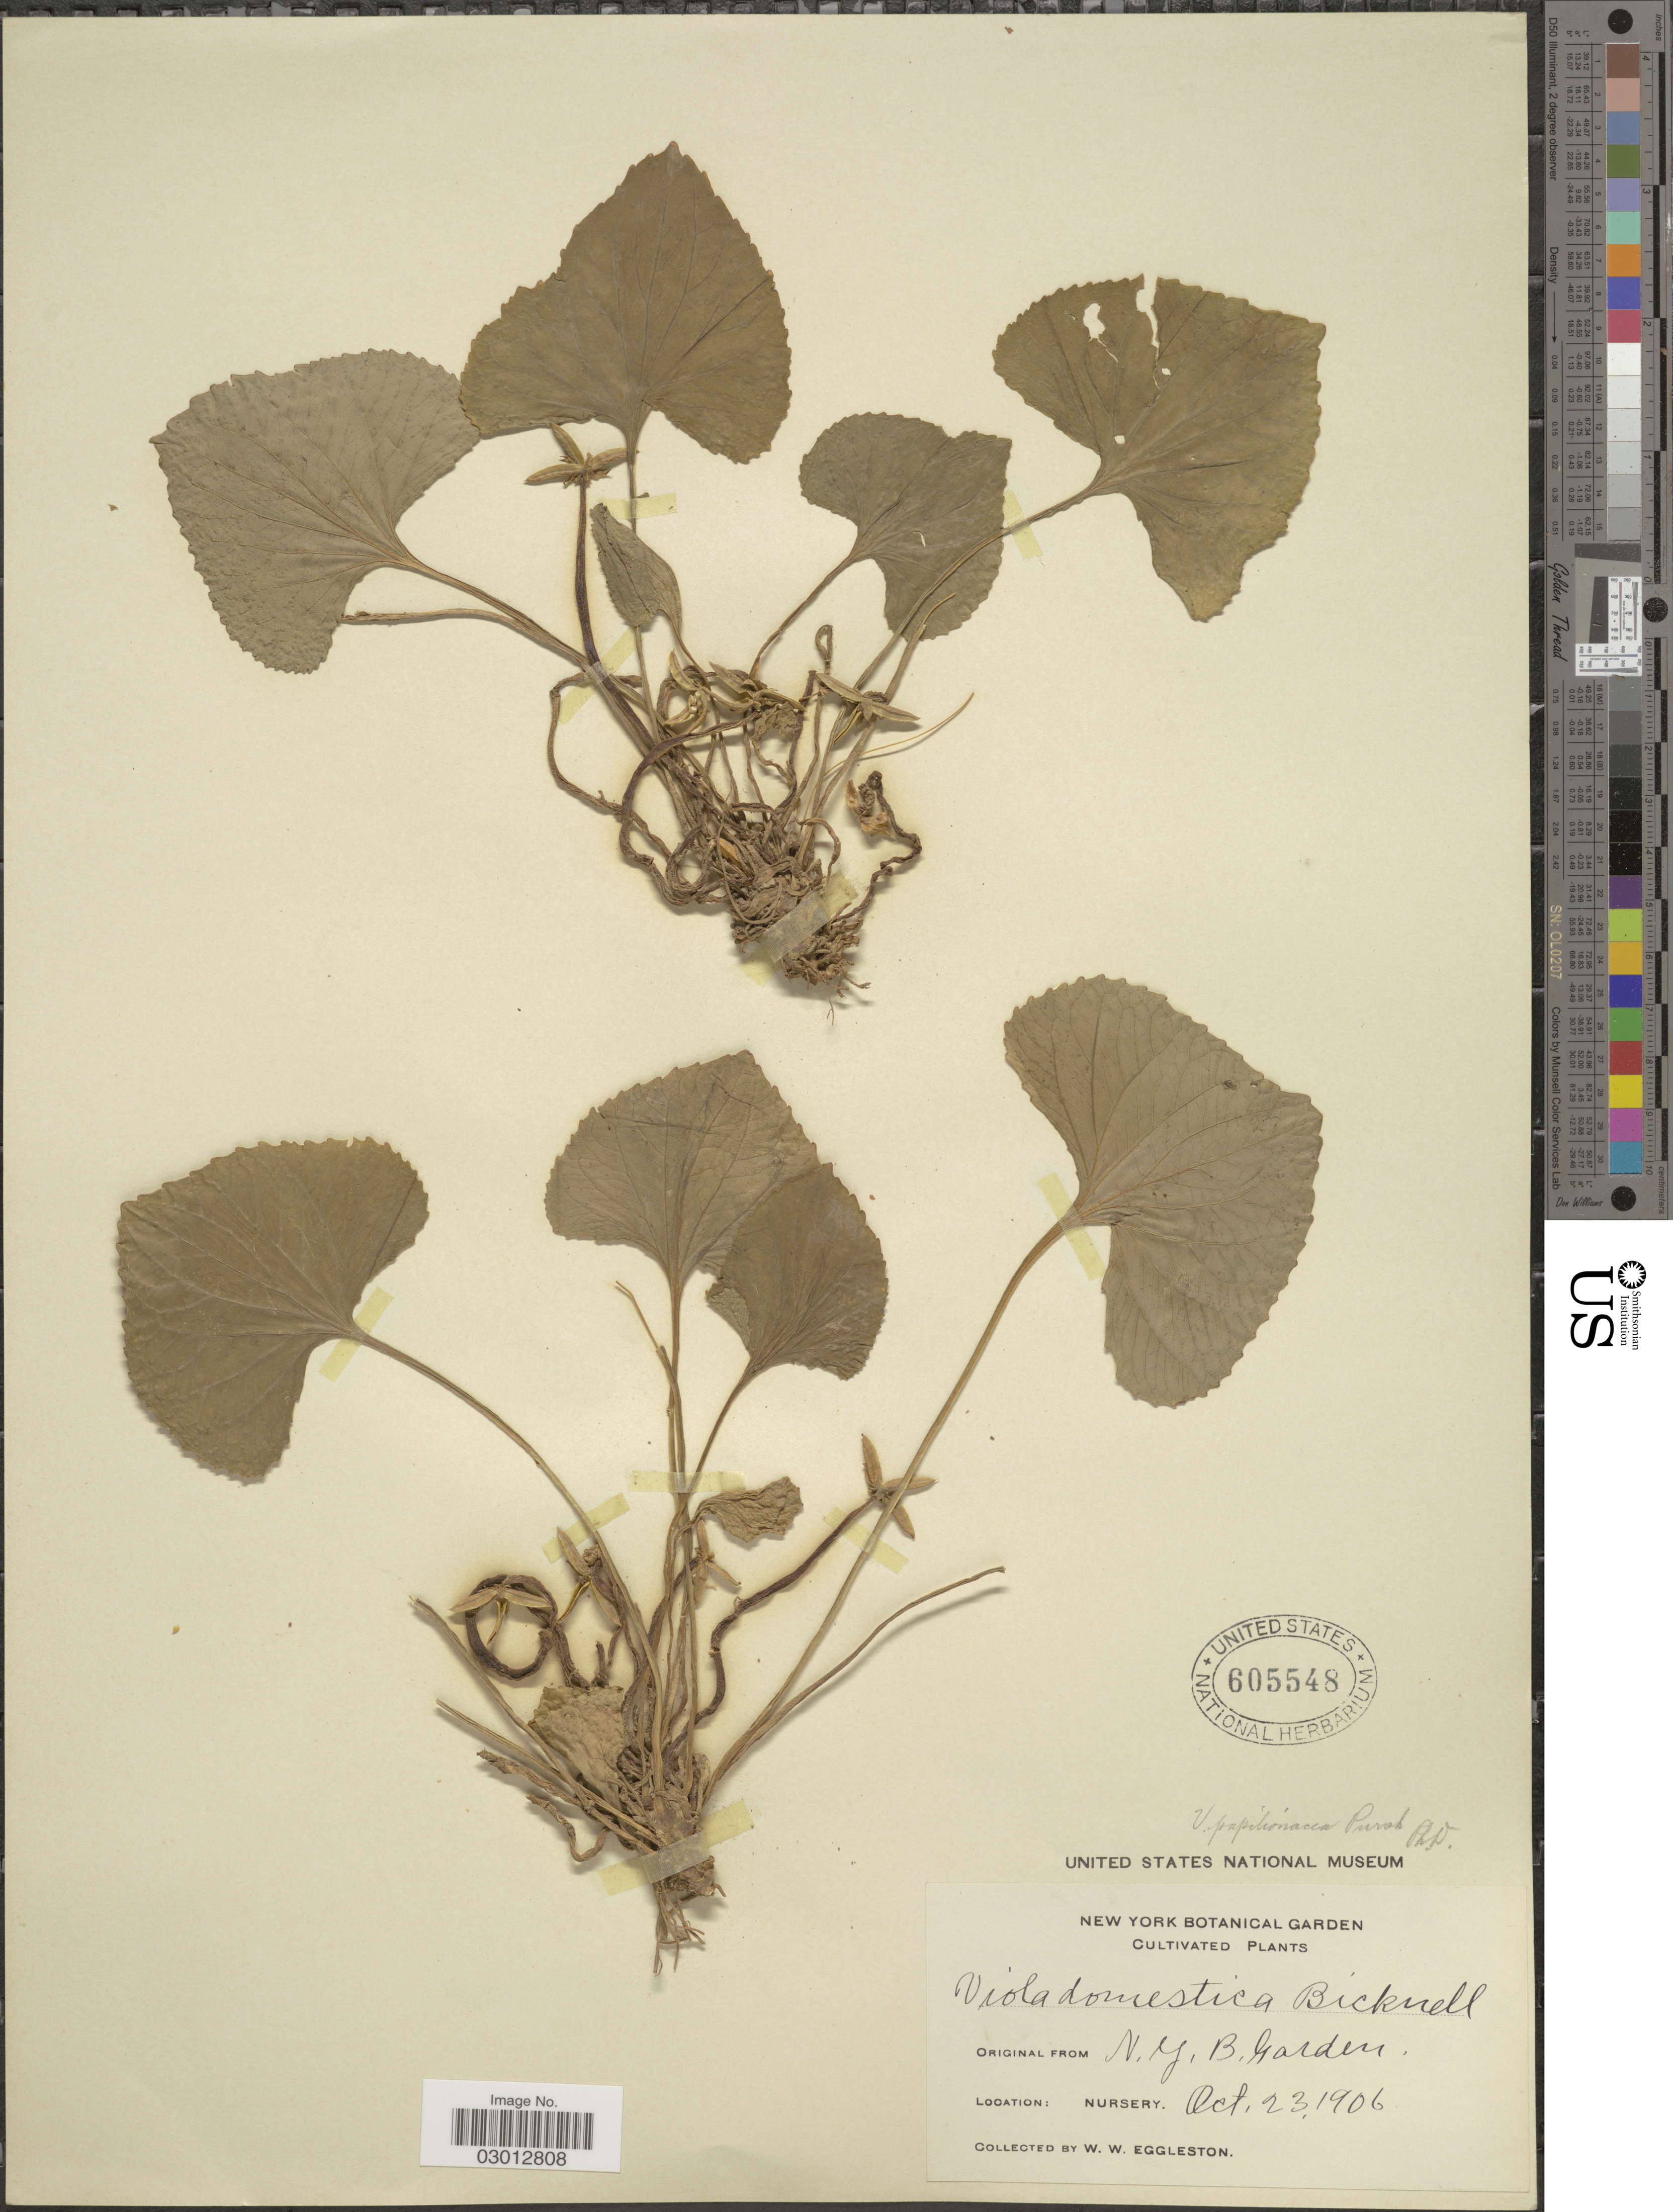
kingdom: Plantae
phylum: Tracheophyta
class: Magnoliopsida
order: Malpighiales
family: Violaceae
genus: Viola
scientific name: Viola papilionacea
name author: Pursh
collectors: W. W. Eggleston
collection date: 1906-10-23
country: United States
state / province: New York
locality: N.Y.B. Garden. Nursery.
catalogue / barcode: US 605548